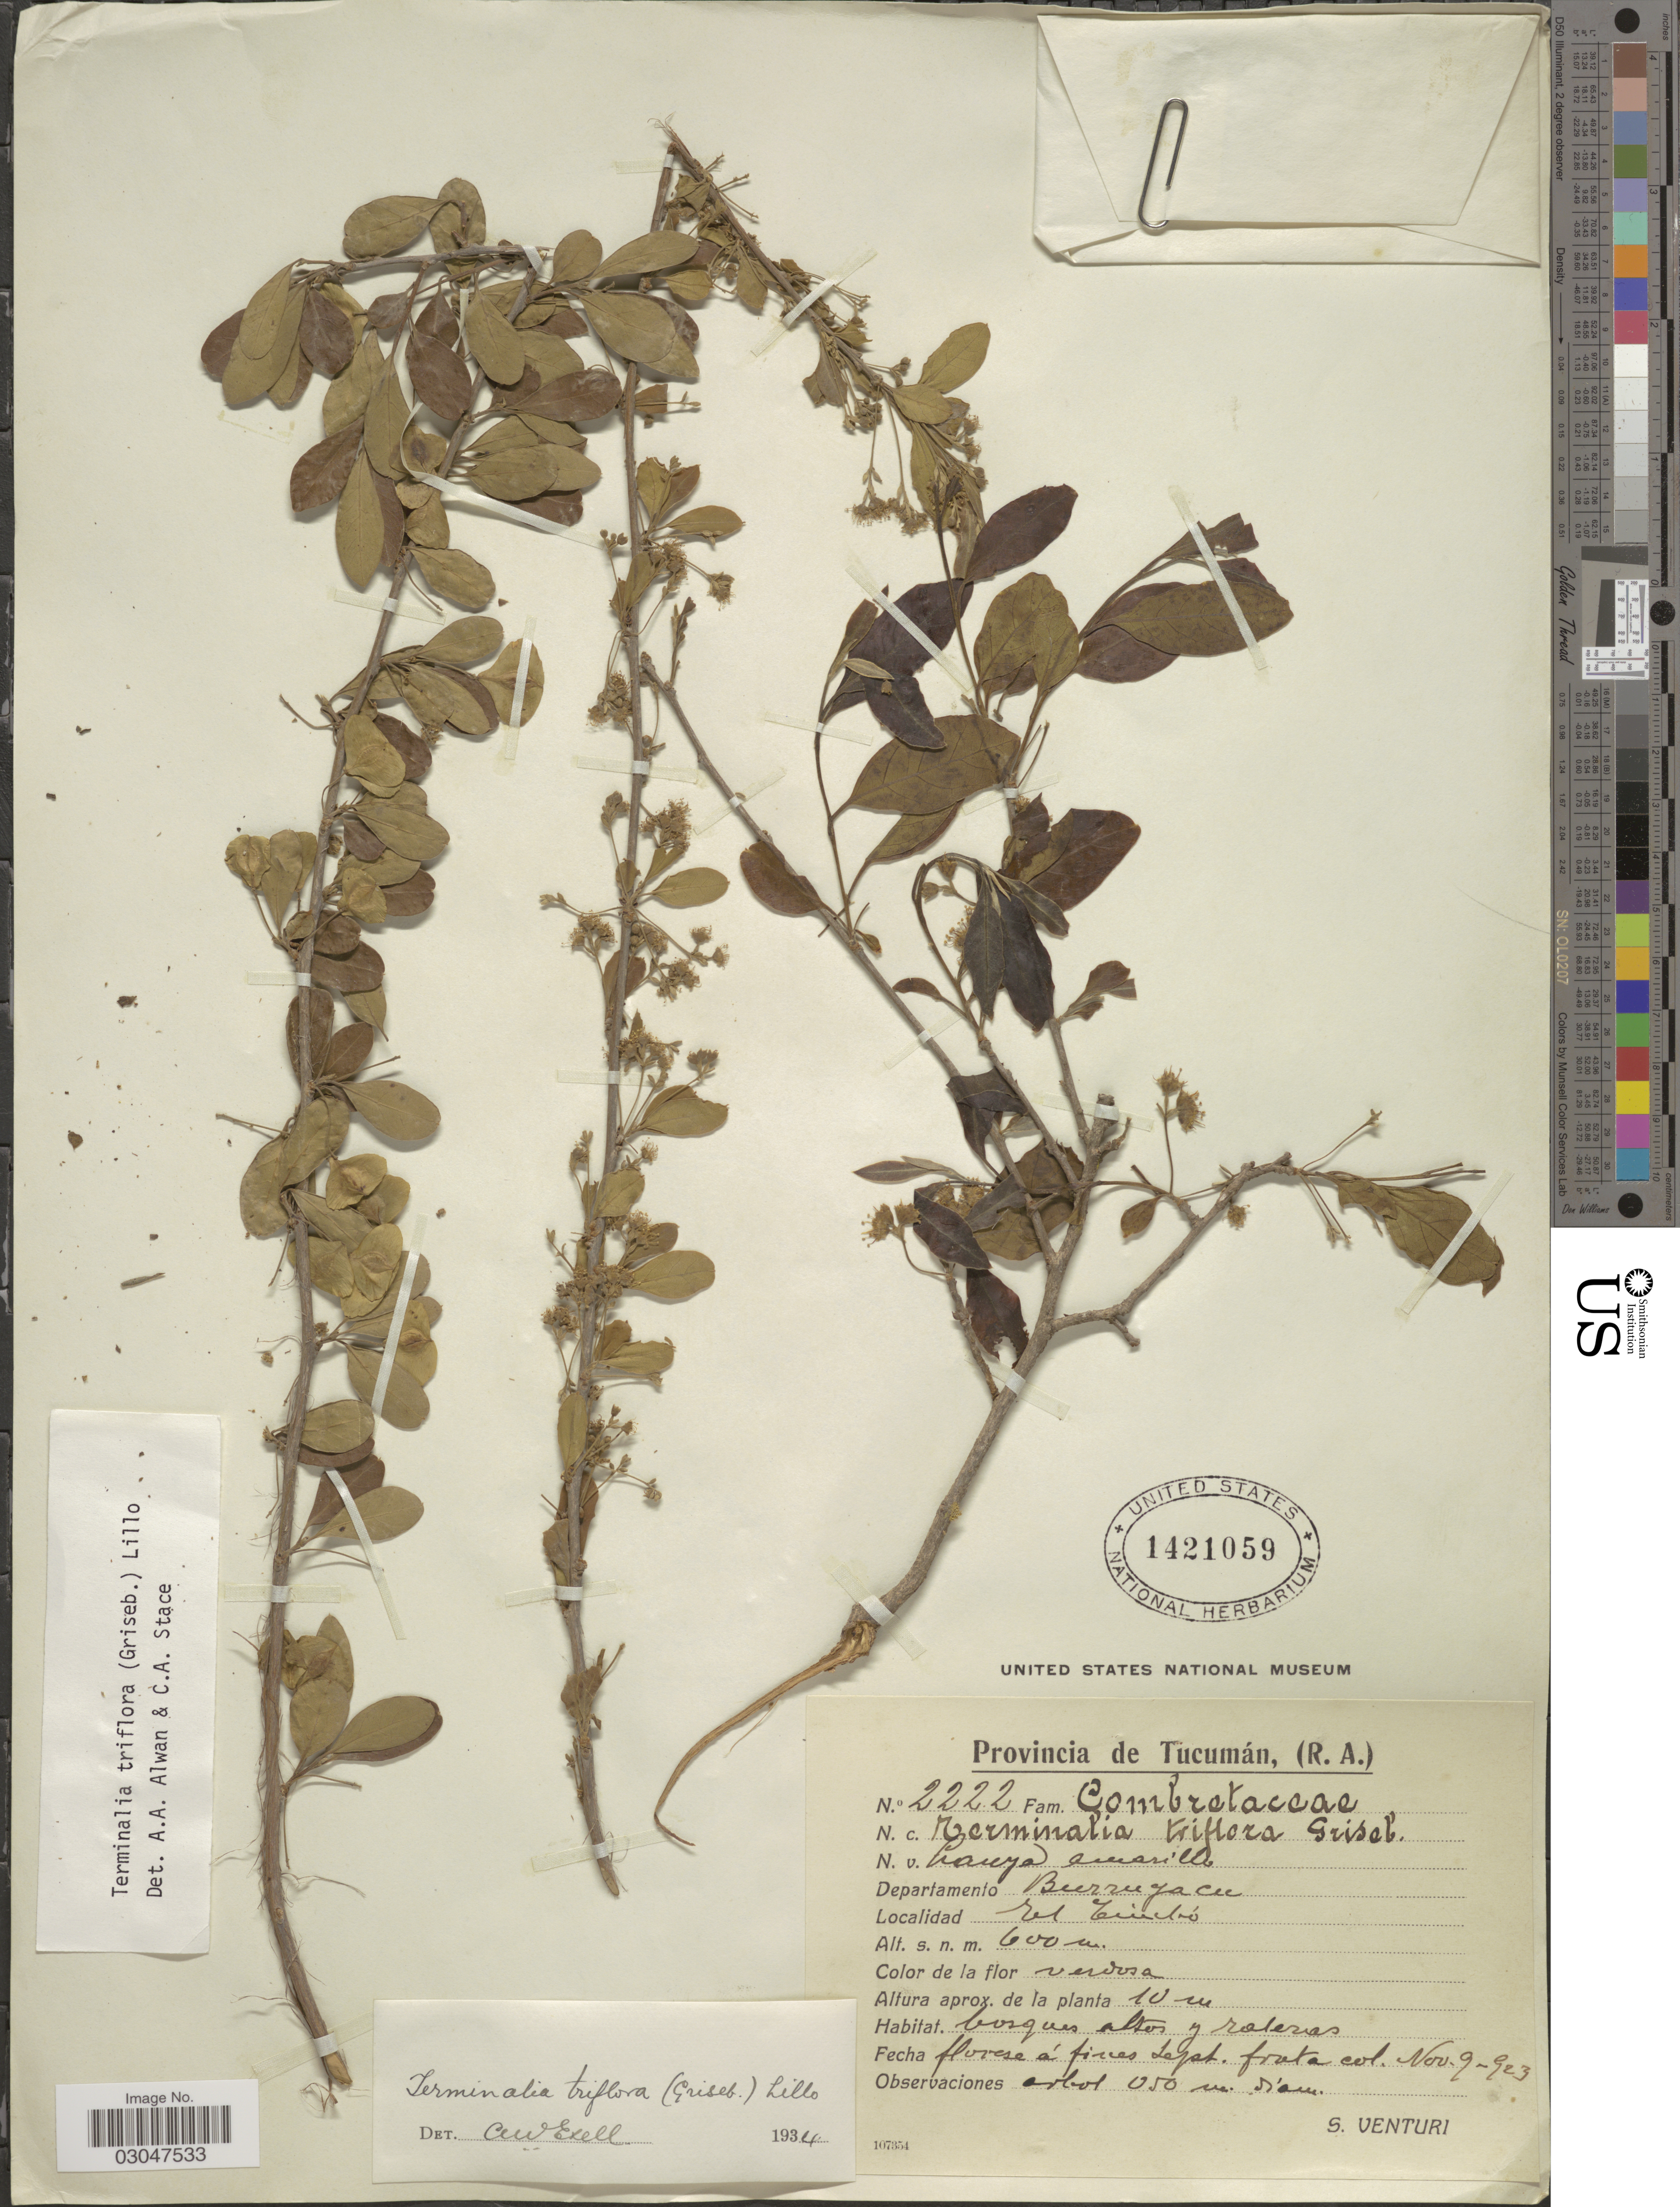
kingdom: Plantae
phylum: Tracheophyta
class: Magnoliopsida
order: Myrtales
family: Combretaceae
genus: Terminalia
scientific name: Terminalia triflora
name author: (Griseb.) Lillo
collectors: S. Venturi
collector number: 2222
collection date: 1923-11-09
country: Argentina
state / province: Tucuman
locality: Departamento Burruyacu. El Timbó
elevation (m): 600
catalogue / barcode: US 1421059